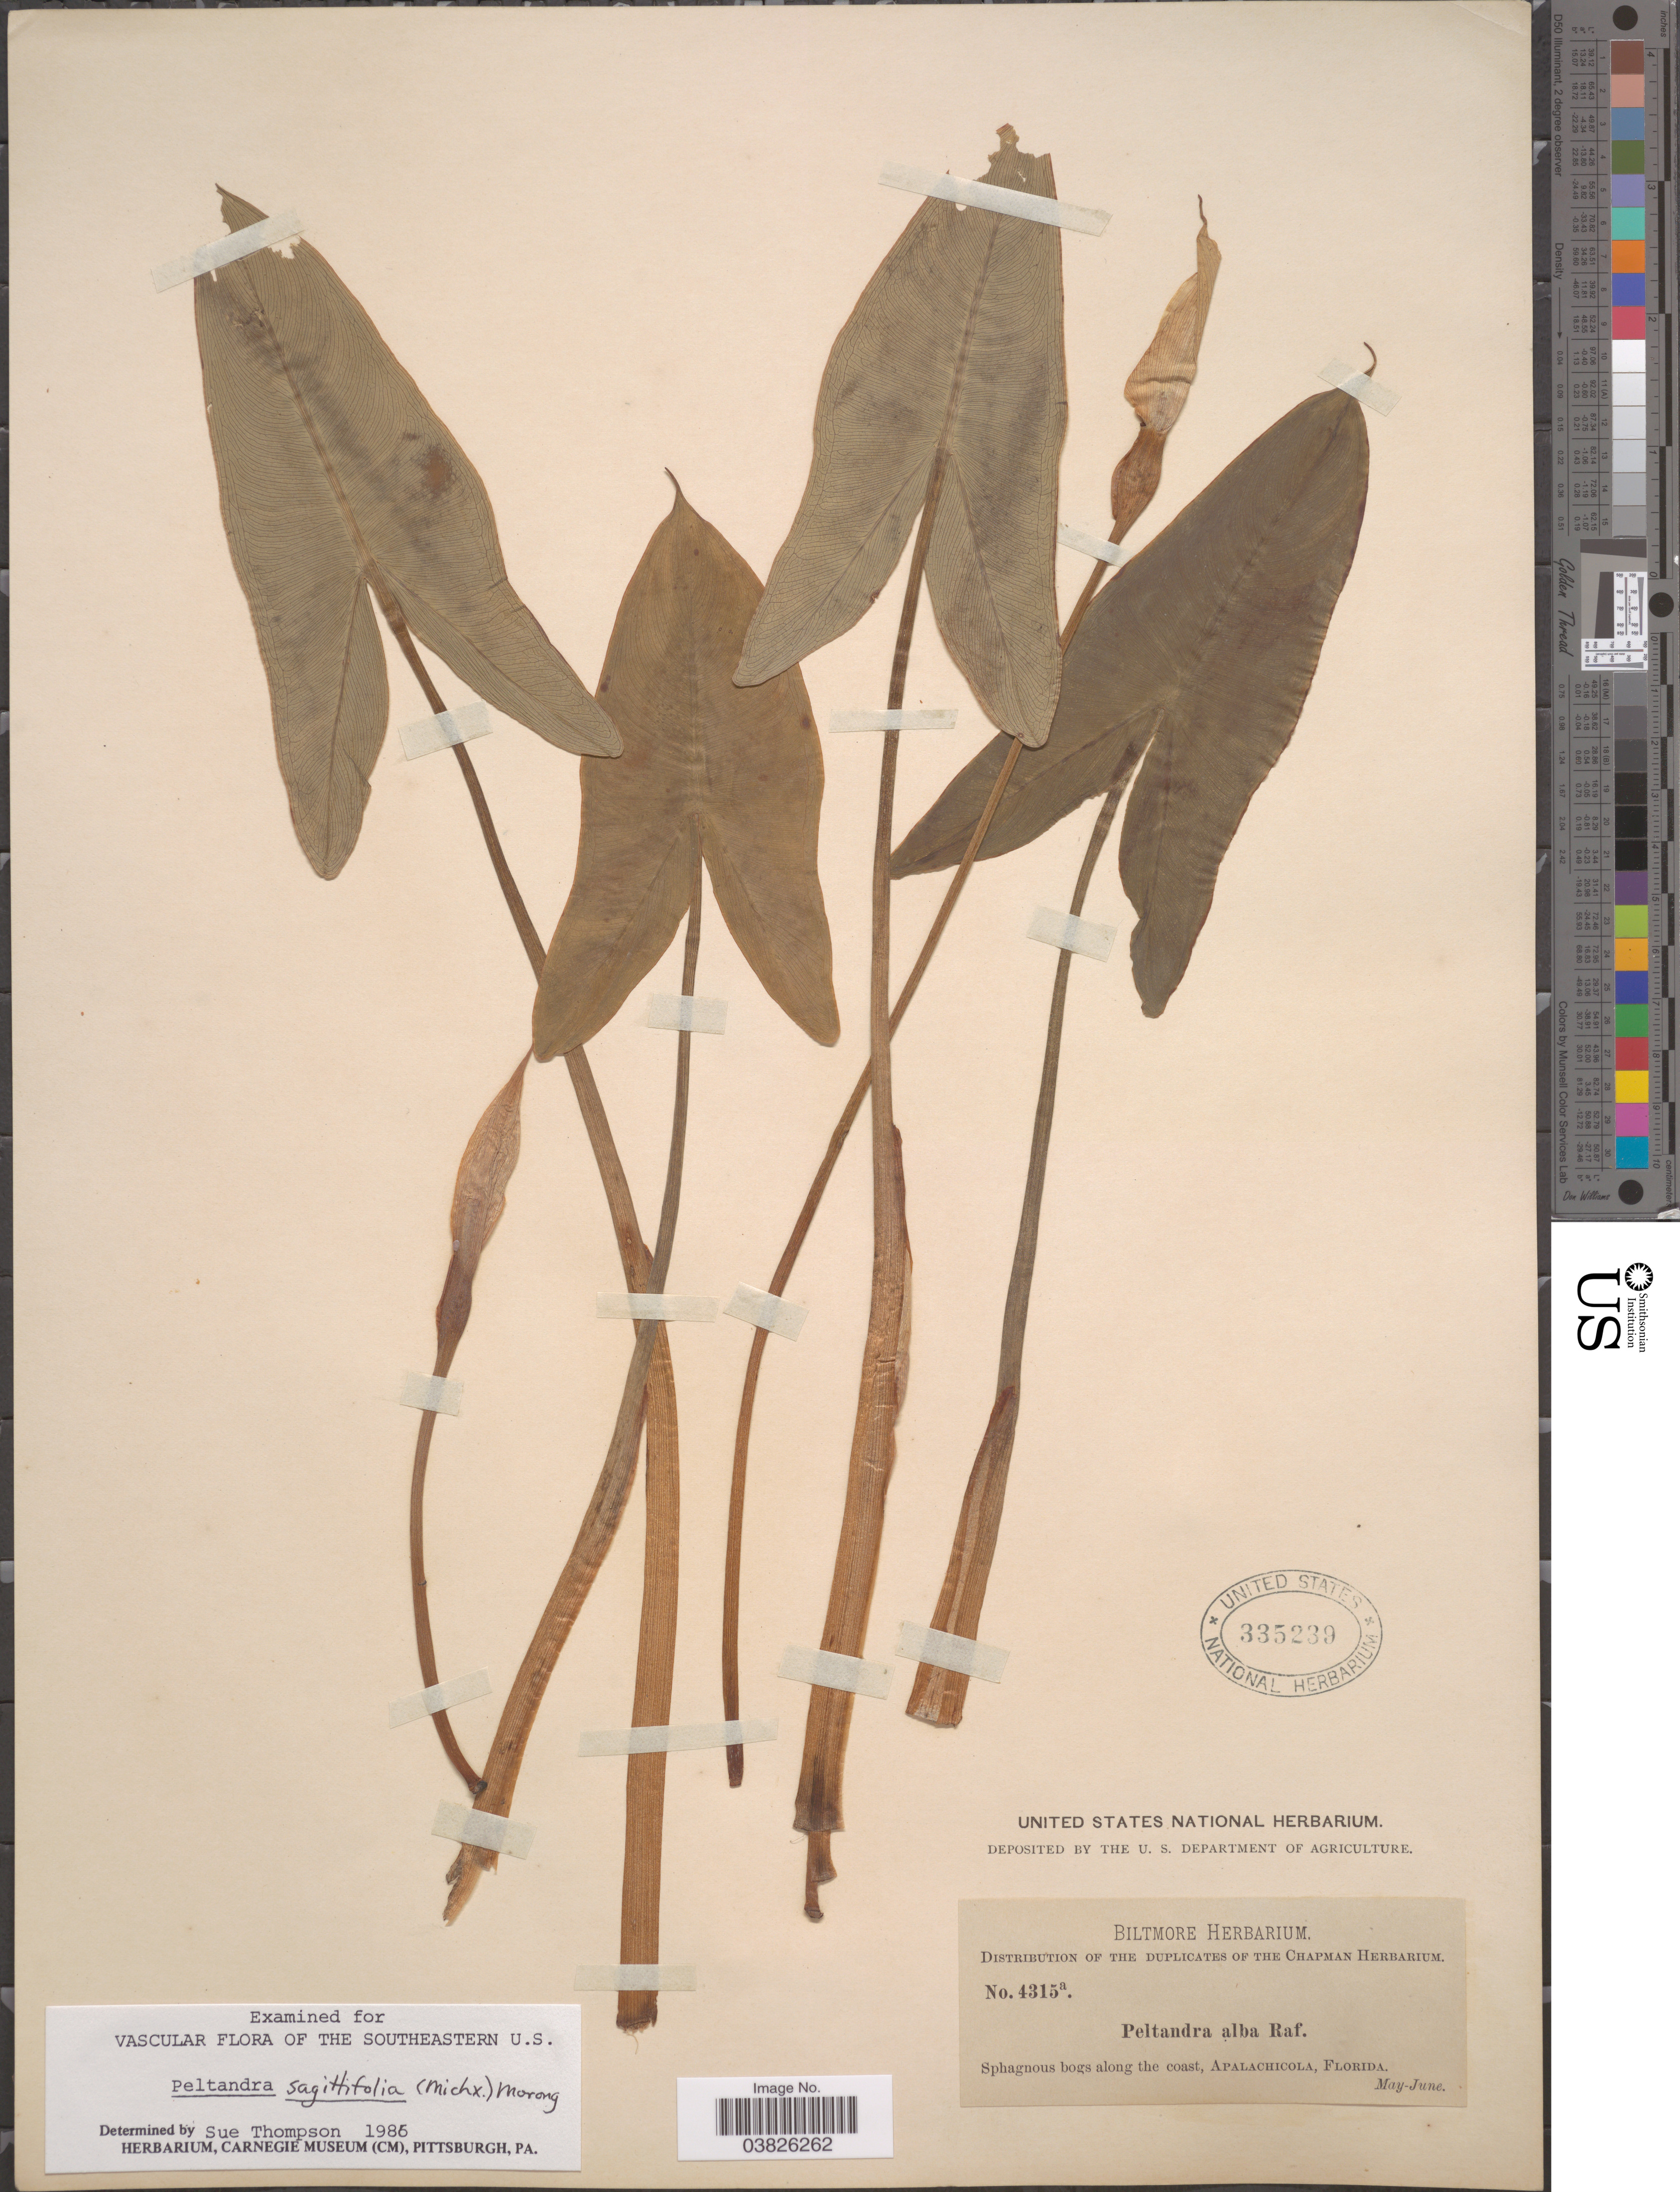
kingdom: Plantae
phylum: Tracheophyta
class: Liliopsida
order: Alismatales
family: Araceae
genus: Peltandra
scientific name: Peltandra sagittifolia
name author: (Michx.) Morong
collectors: ex herb. Biltmore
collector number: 4315a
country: United States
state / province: Florida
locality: Along the coast, Apalachicola.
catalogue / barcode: US 335239